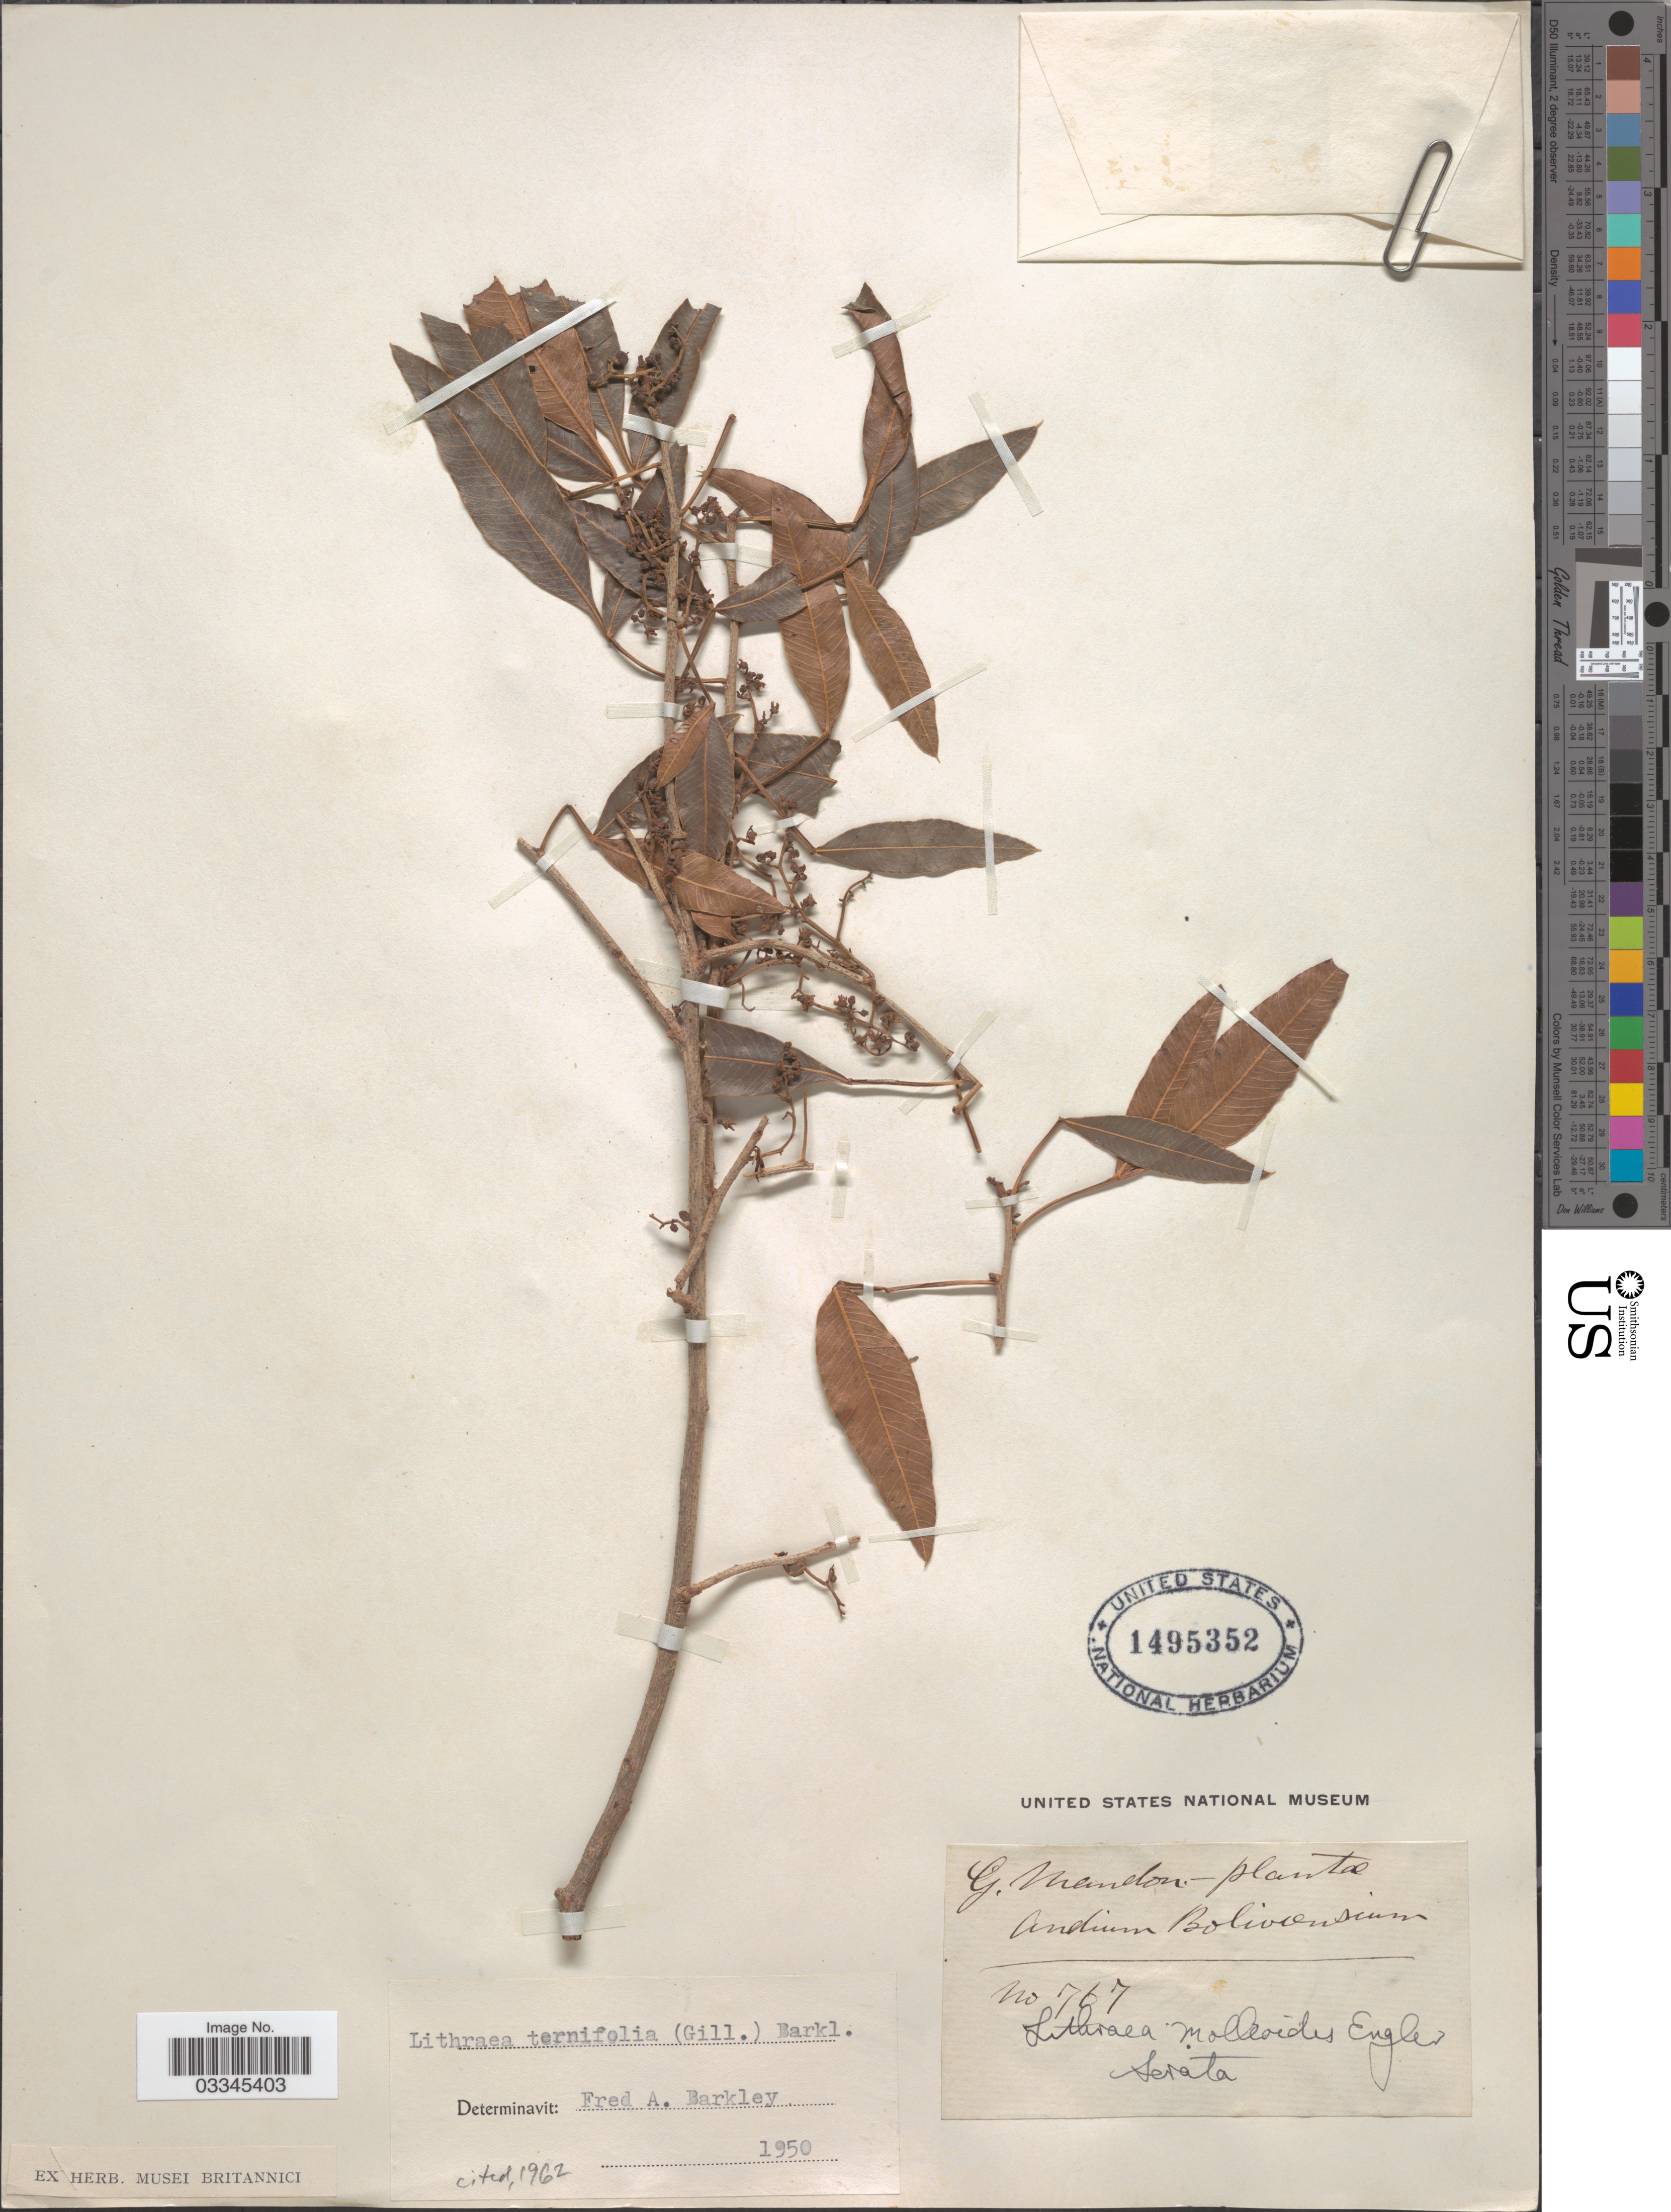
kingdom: Plantae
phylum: Tracheophyta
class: Magnoliopsida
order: Sapindales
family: Anacardiaceae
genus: Lithraea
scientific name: Lithraea ternifolia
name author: (Gillies ex Hook.) F.A. Barkley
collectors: G. Mandon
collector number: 767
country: Bolivia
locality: Sorata.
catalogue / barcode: US 1495352